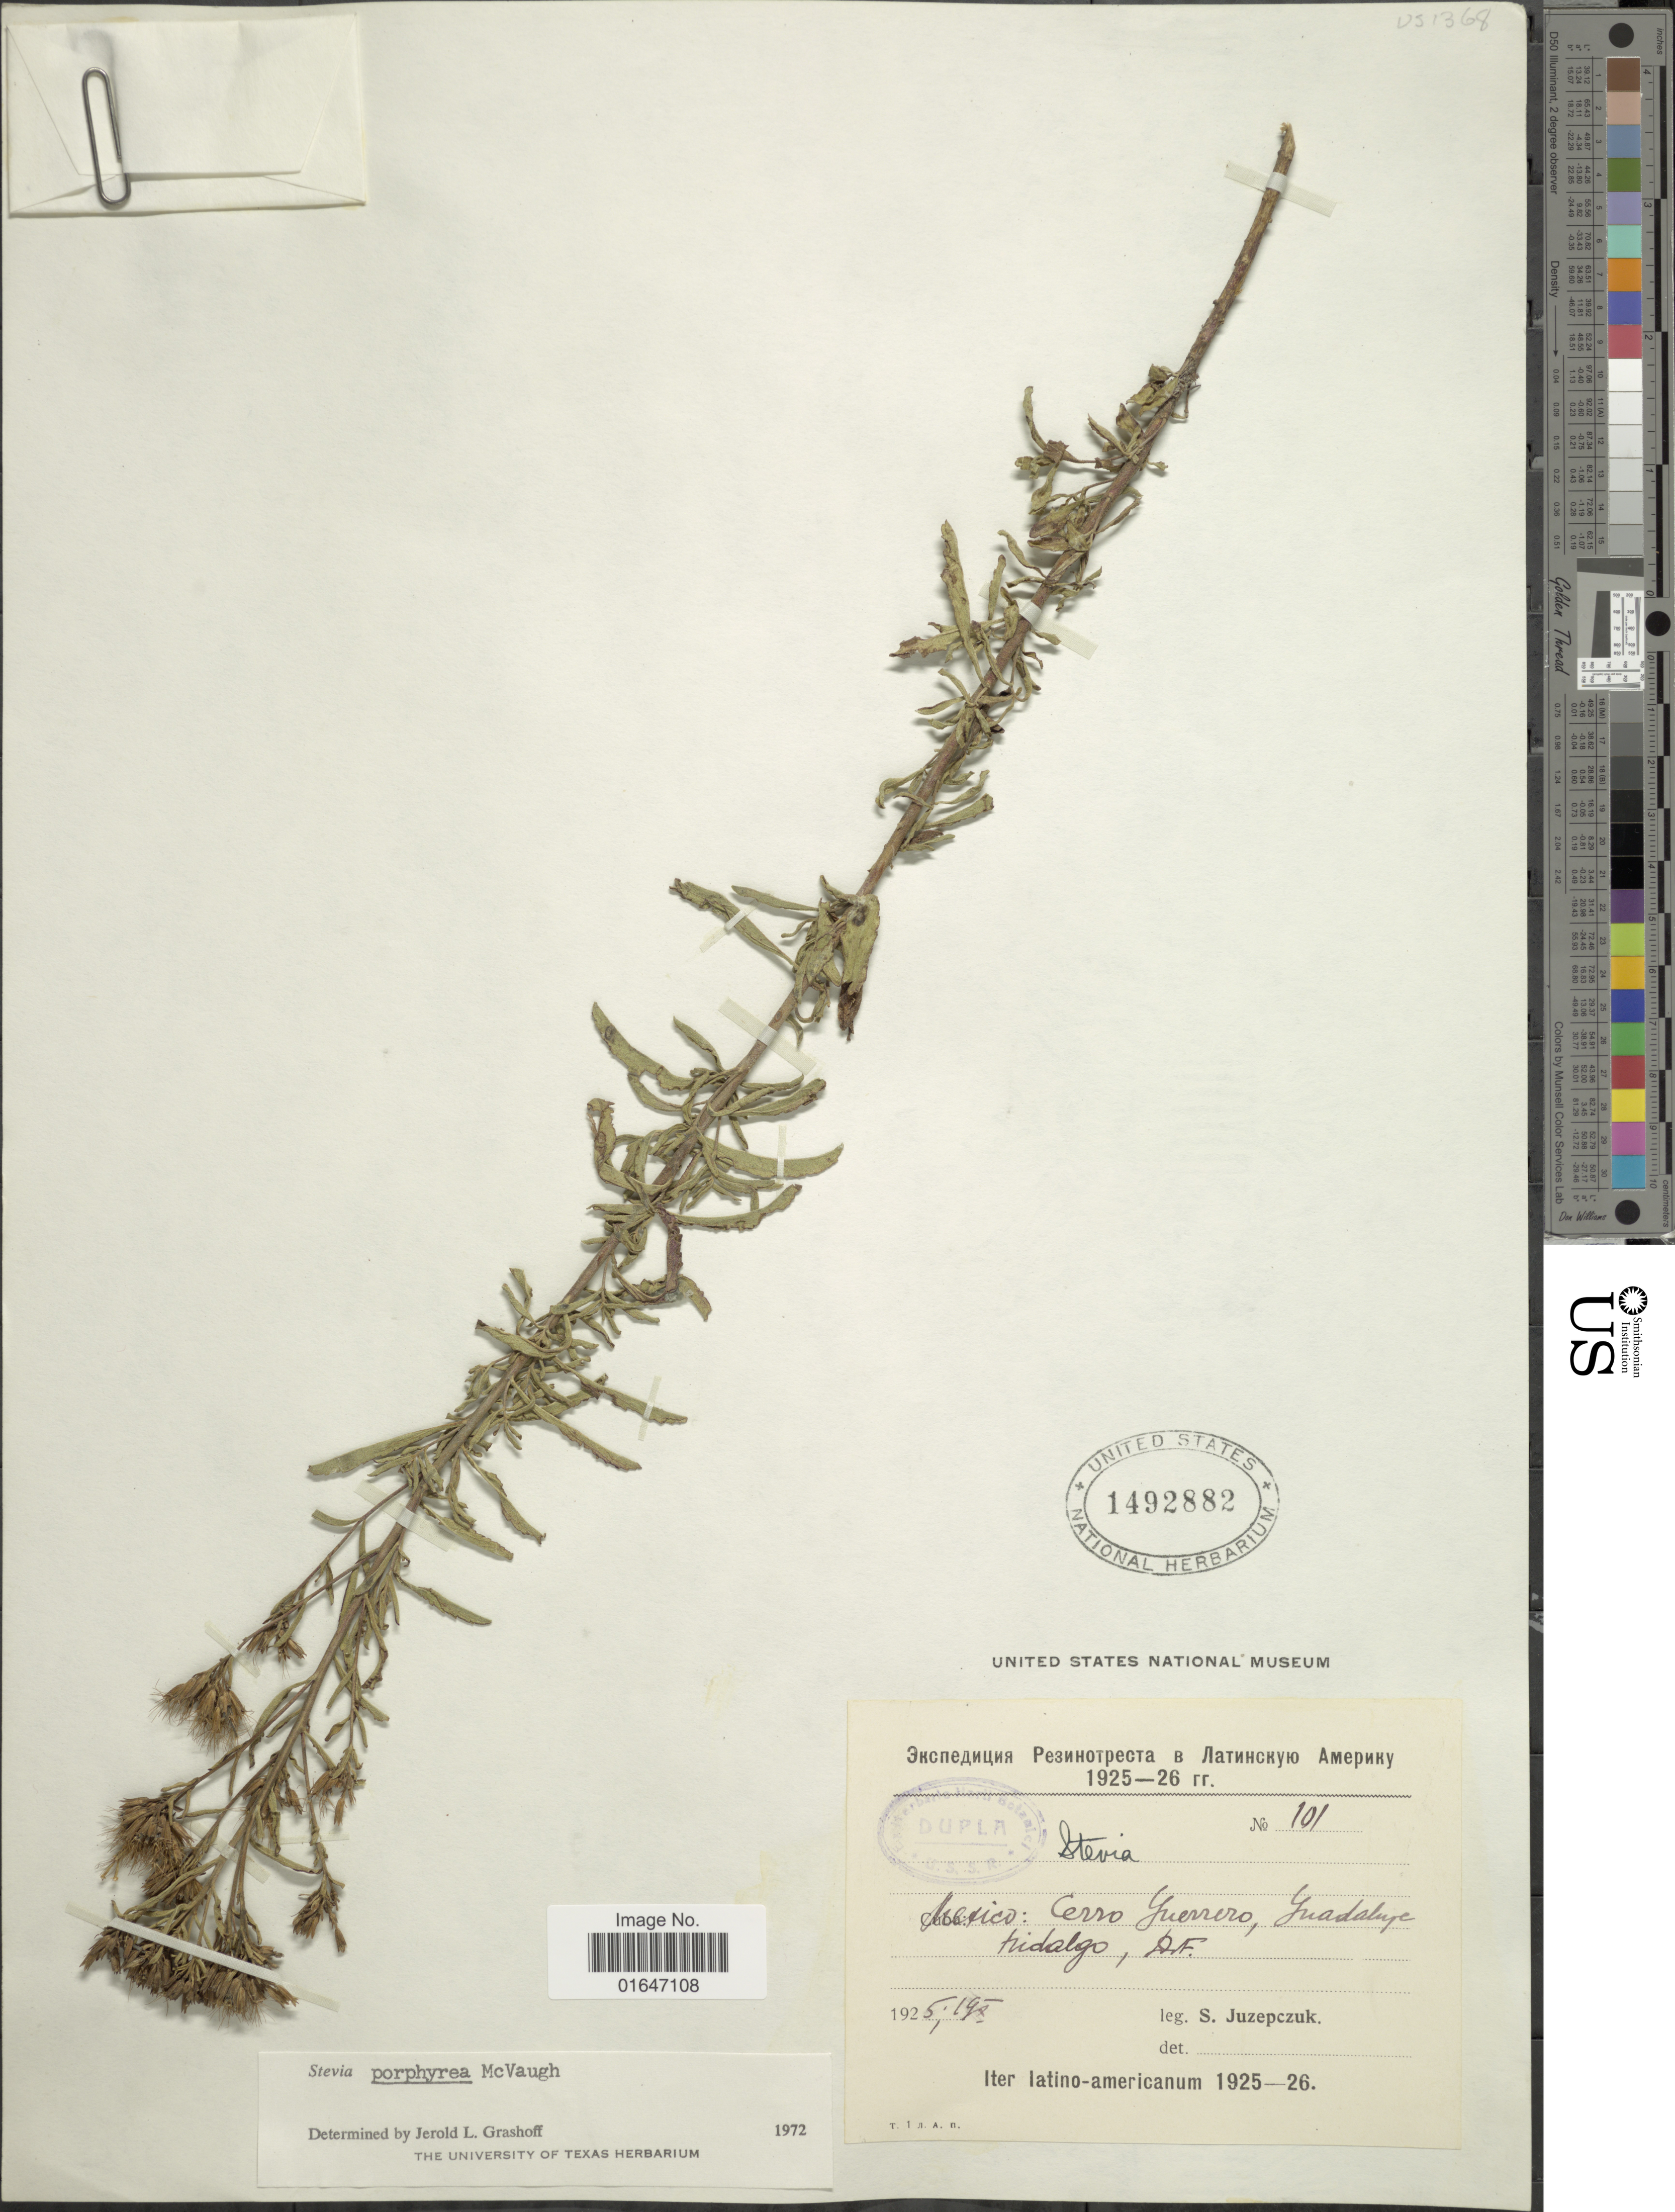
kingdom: Plantae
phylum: Tracheophyta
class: Magnoliopsida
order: Asterales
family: Asteraceae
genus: Stevia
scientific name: Stevia porphyrea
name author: McVaugh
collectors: S. Juzepczak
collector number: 101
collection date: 1925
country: Mexico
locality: Cerro Guerrero, Guadalupe Hidalgo, D.F.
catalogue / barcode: US 1492882